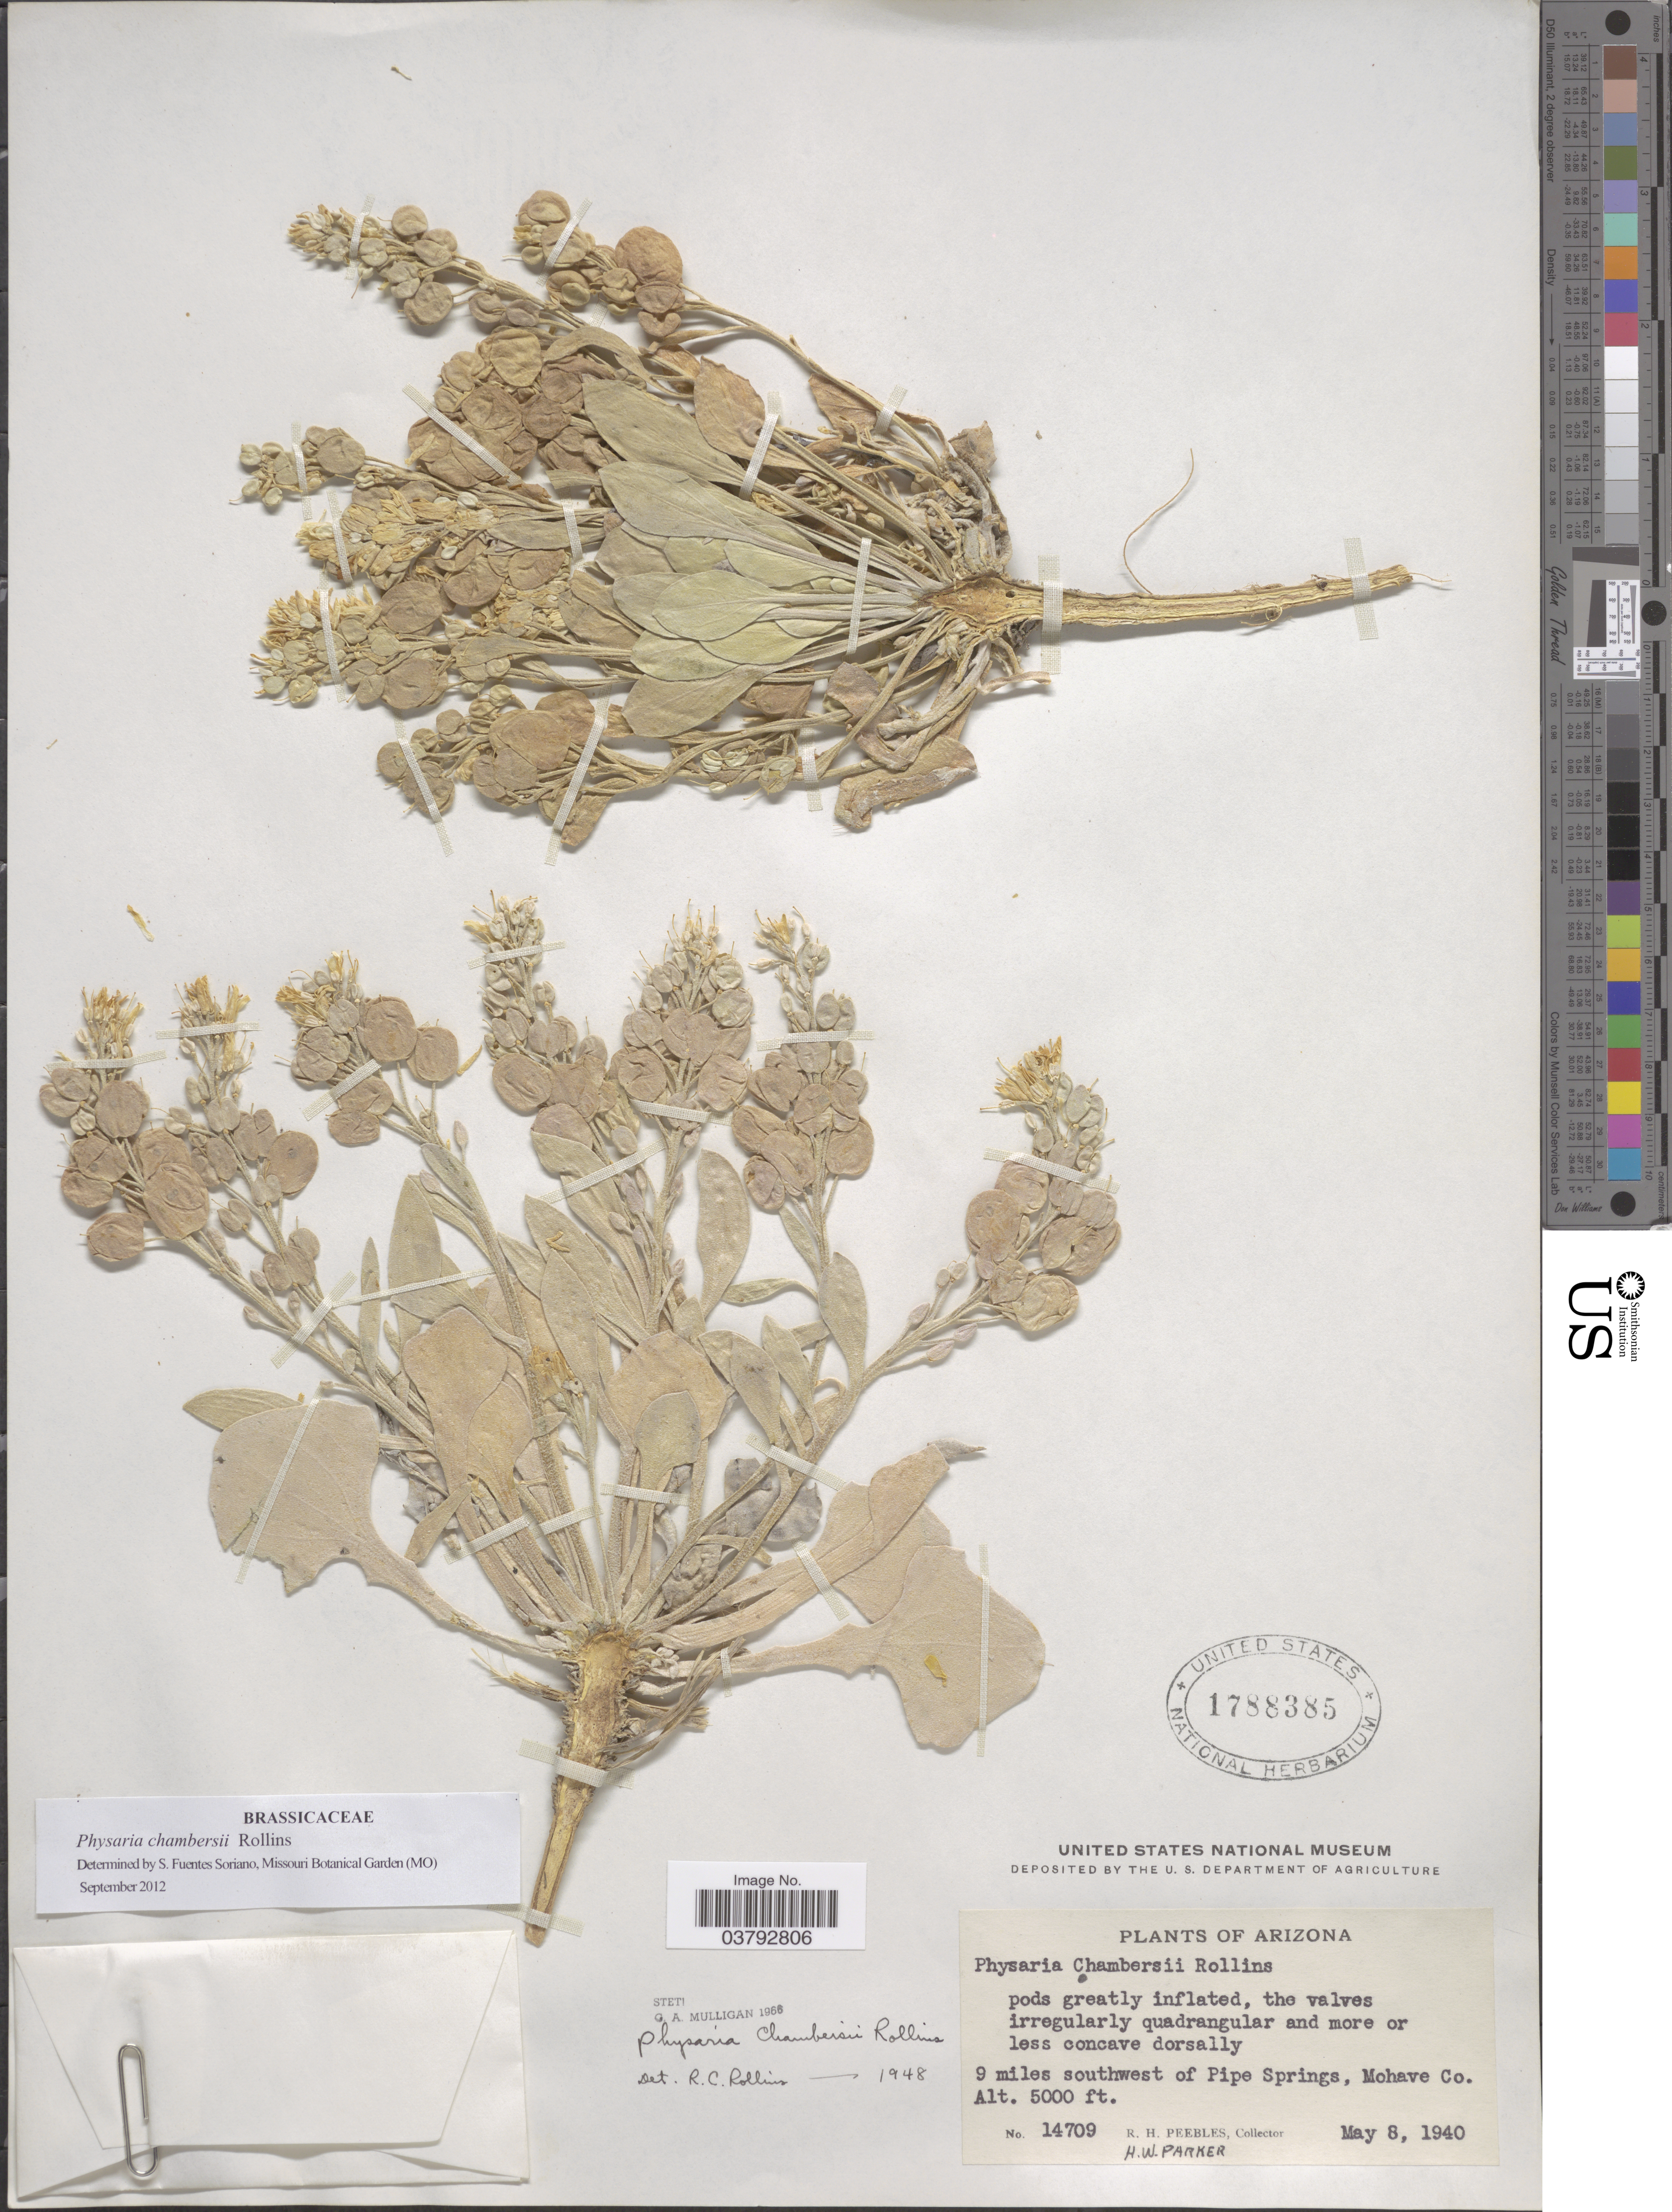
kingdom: Plantae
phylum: Tracheophyta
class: Magnoliopsida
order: Brassicales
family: Brassicaceae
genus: Physaria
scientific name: Physaria chambersii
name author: Rollins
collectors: R. H. Peebles & H. W. Parker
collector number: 14709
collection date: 1940-05-08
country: United States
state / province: Arizona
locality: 9 miles southwest of Pipe Springs, Mohave Co.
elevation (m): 1524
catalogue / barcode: US 1788385